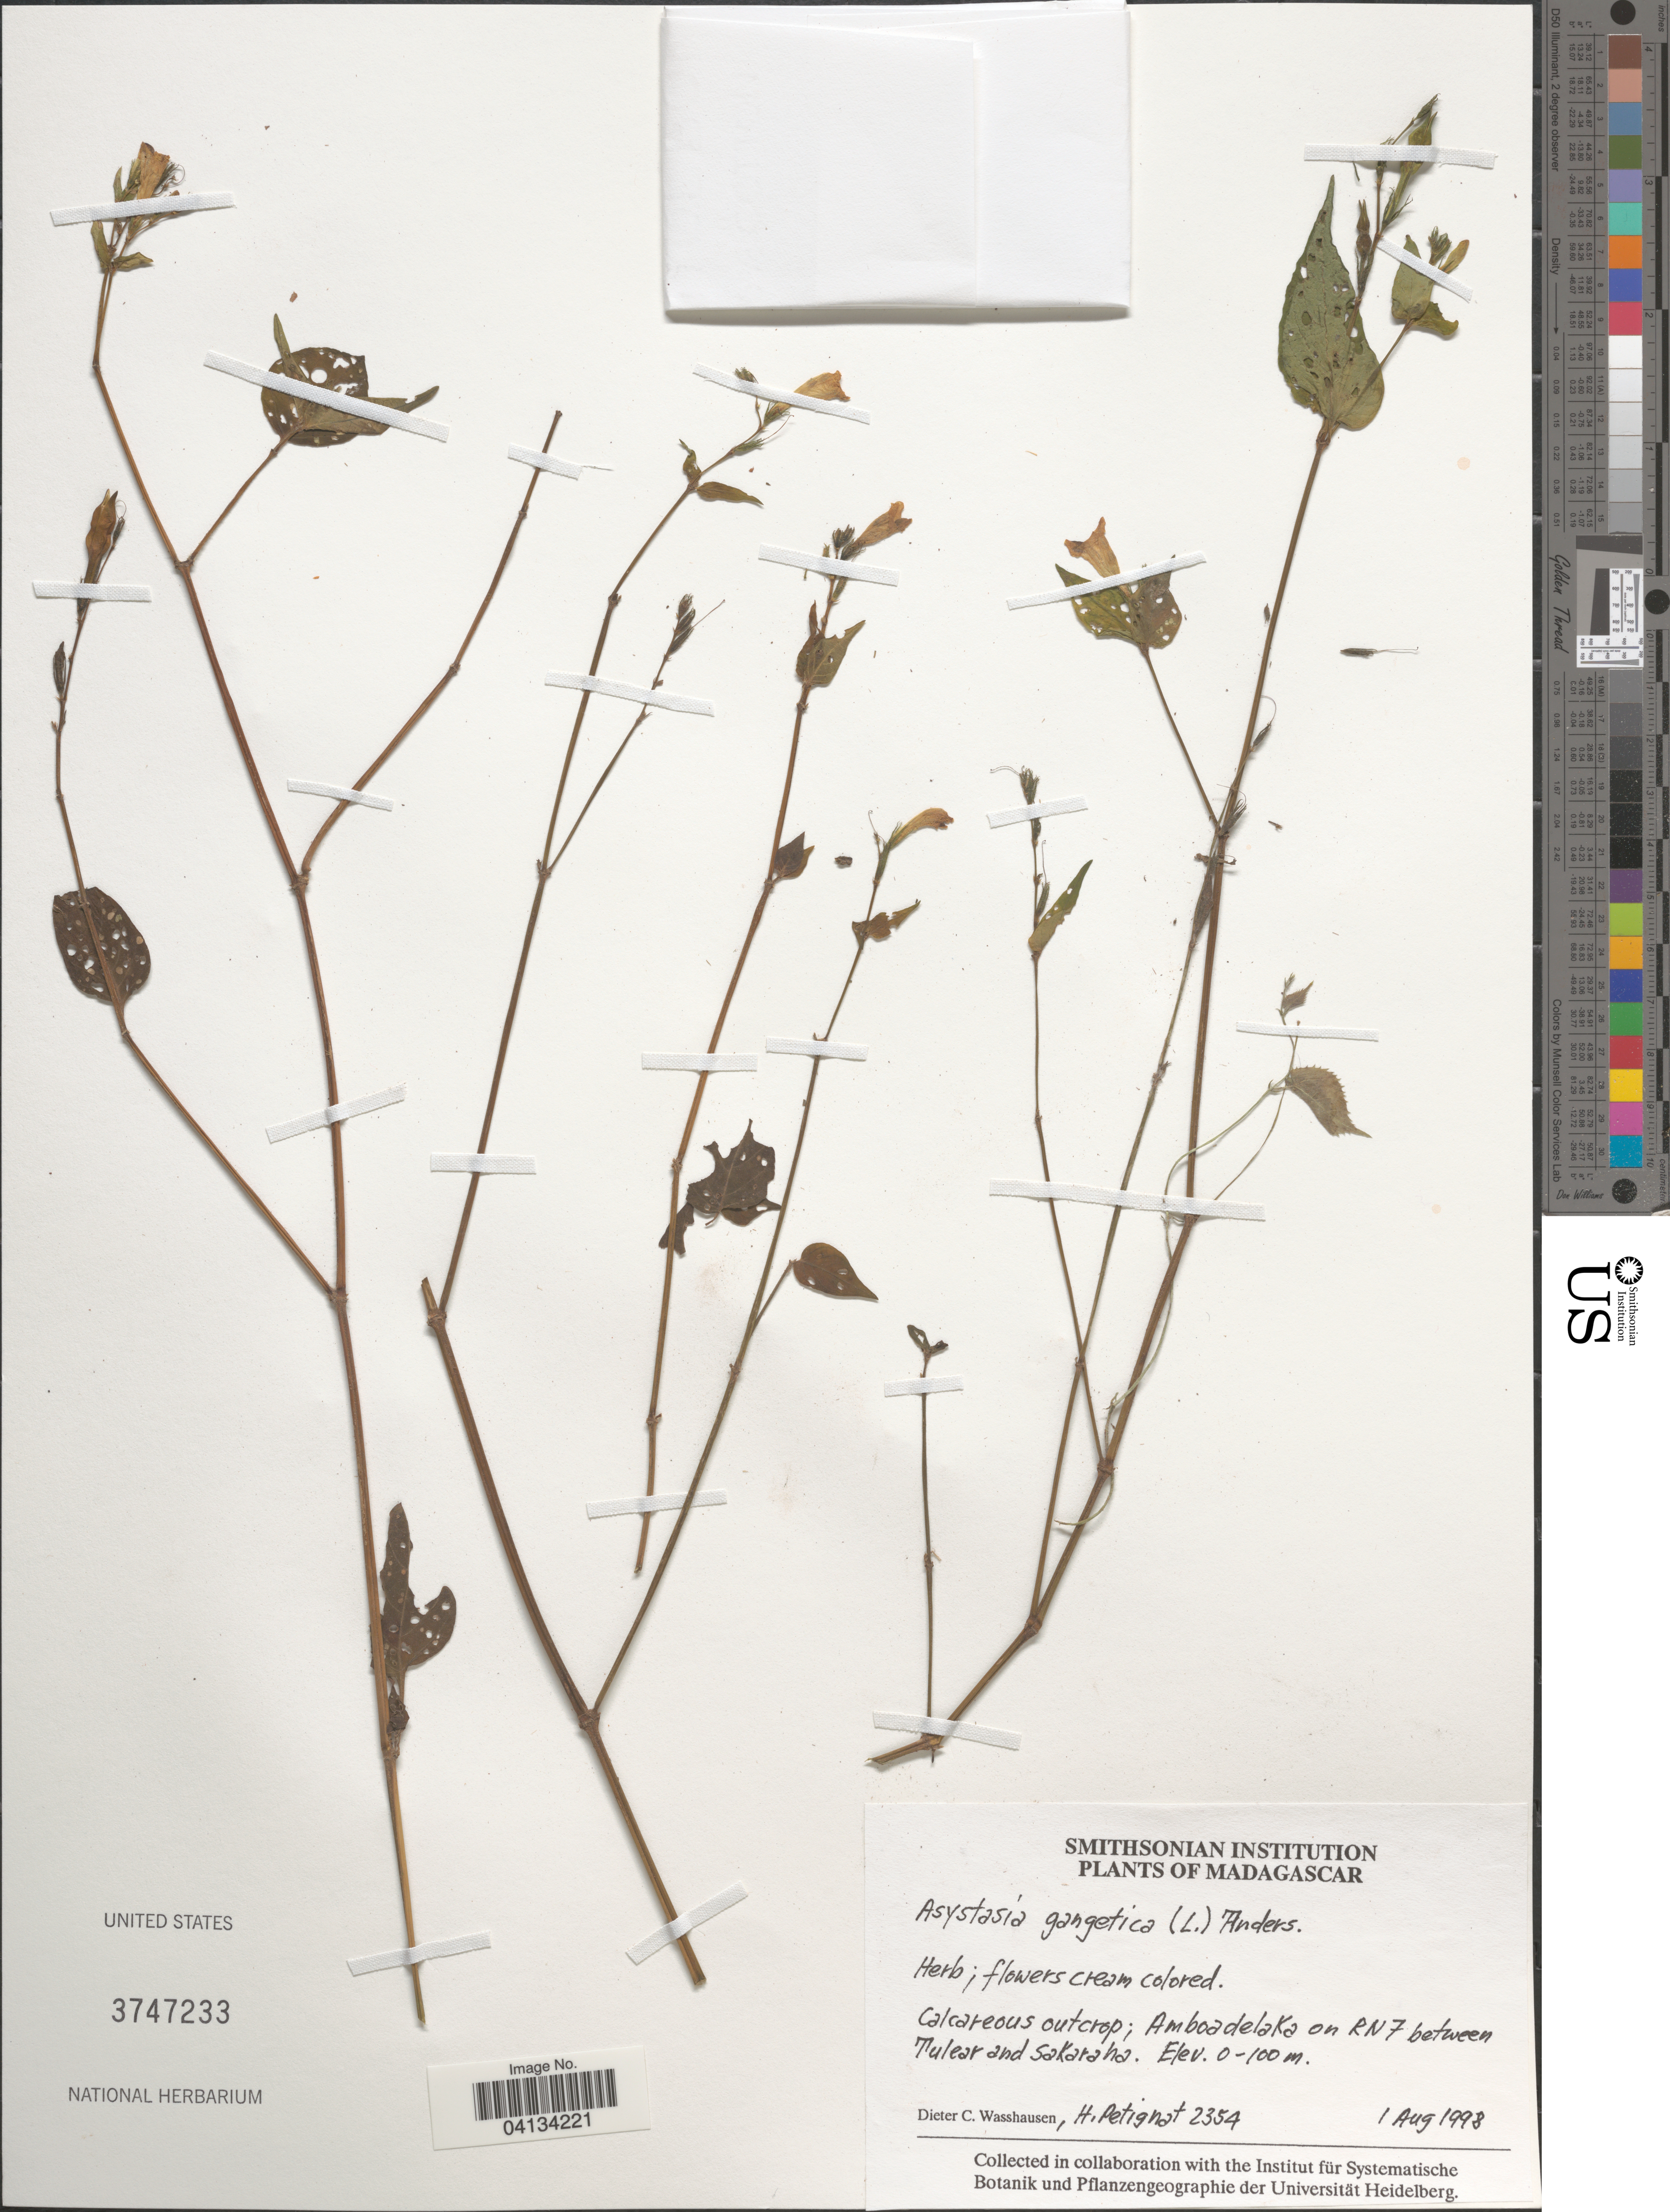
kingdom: Plantae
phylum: Tracheophyta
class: Magnoliopsida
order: Lamiales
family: Acanthaceae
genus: Asystasia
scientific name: Asystasia gangetica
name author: (L.) T. Anderson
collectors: D. C. Wasshausen & H. Petignat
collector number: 2354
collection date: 1998-08-01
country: Madagascar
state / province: Atsimo-Andrefana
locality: Amboandelaka on RN 7 between Tulear and Sakaraha.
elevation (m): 0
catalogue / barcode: US 3747233